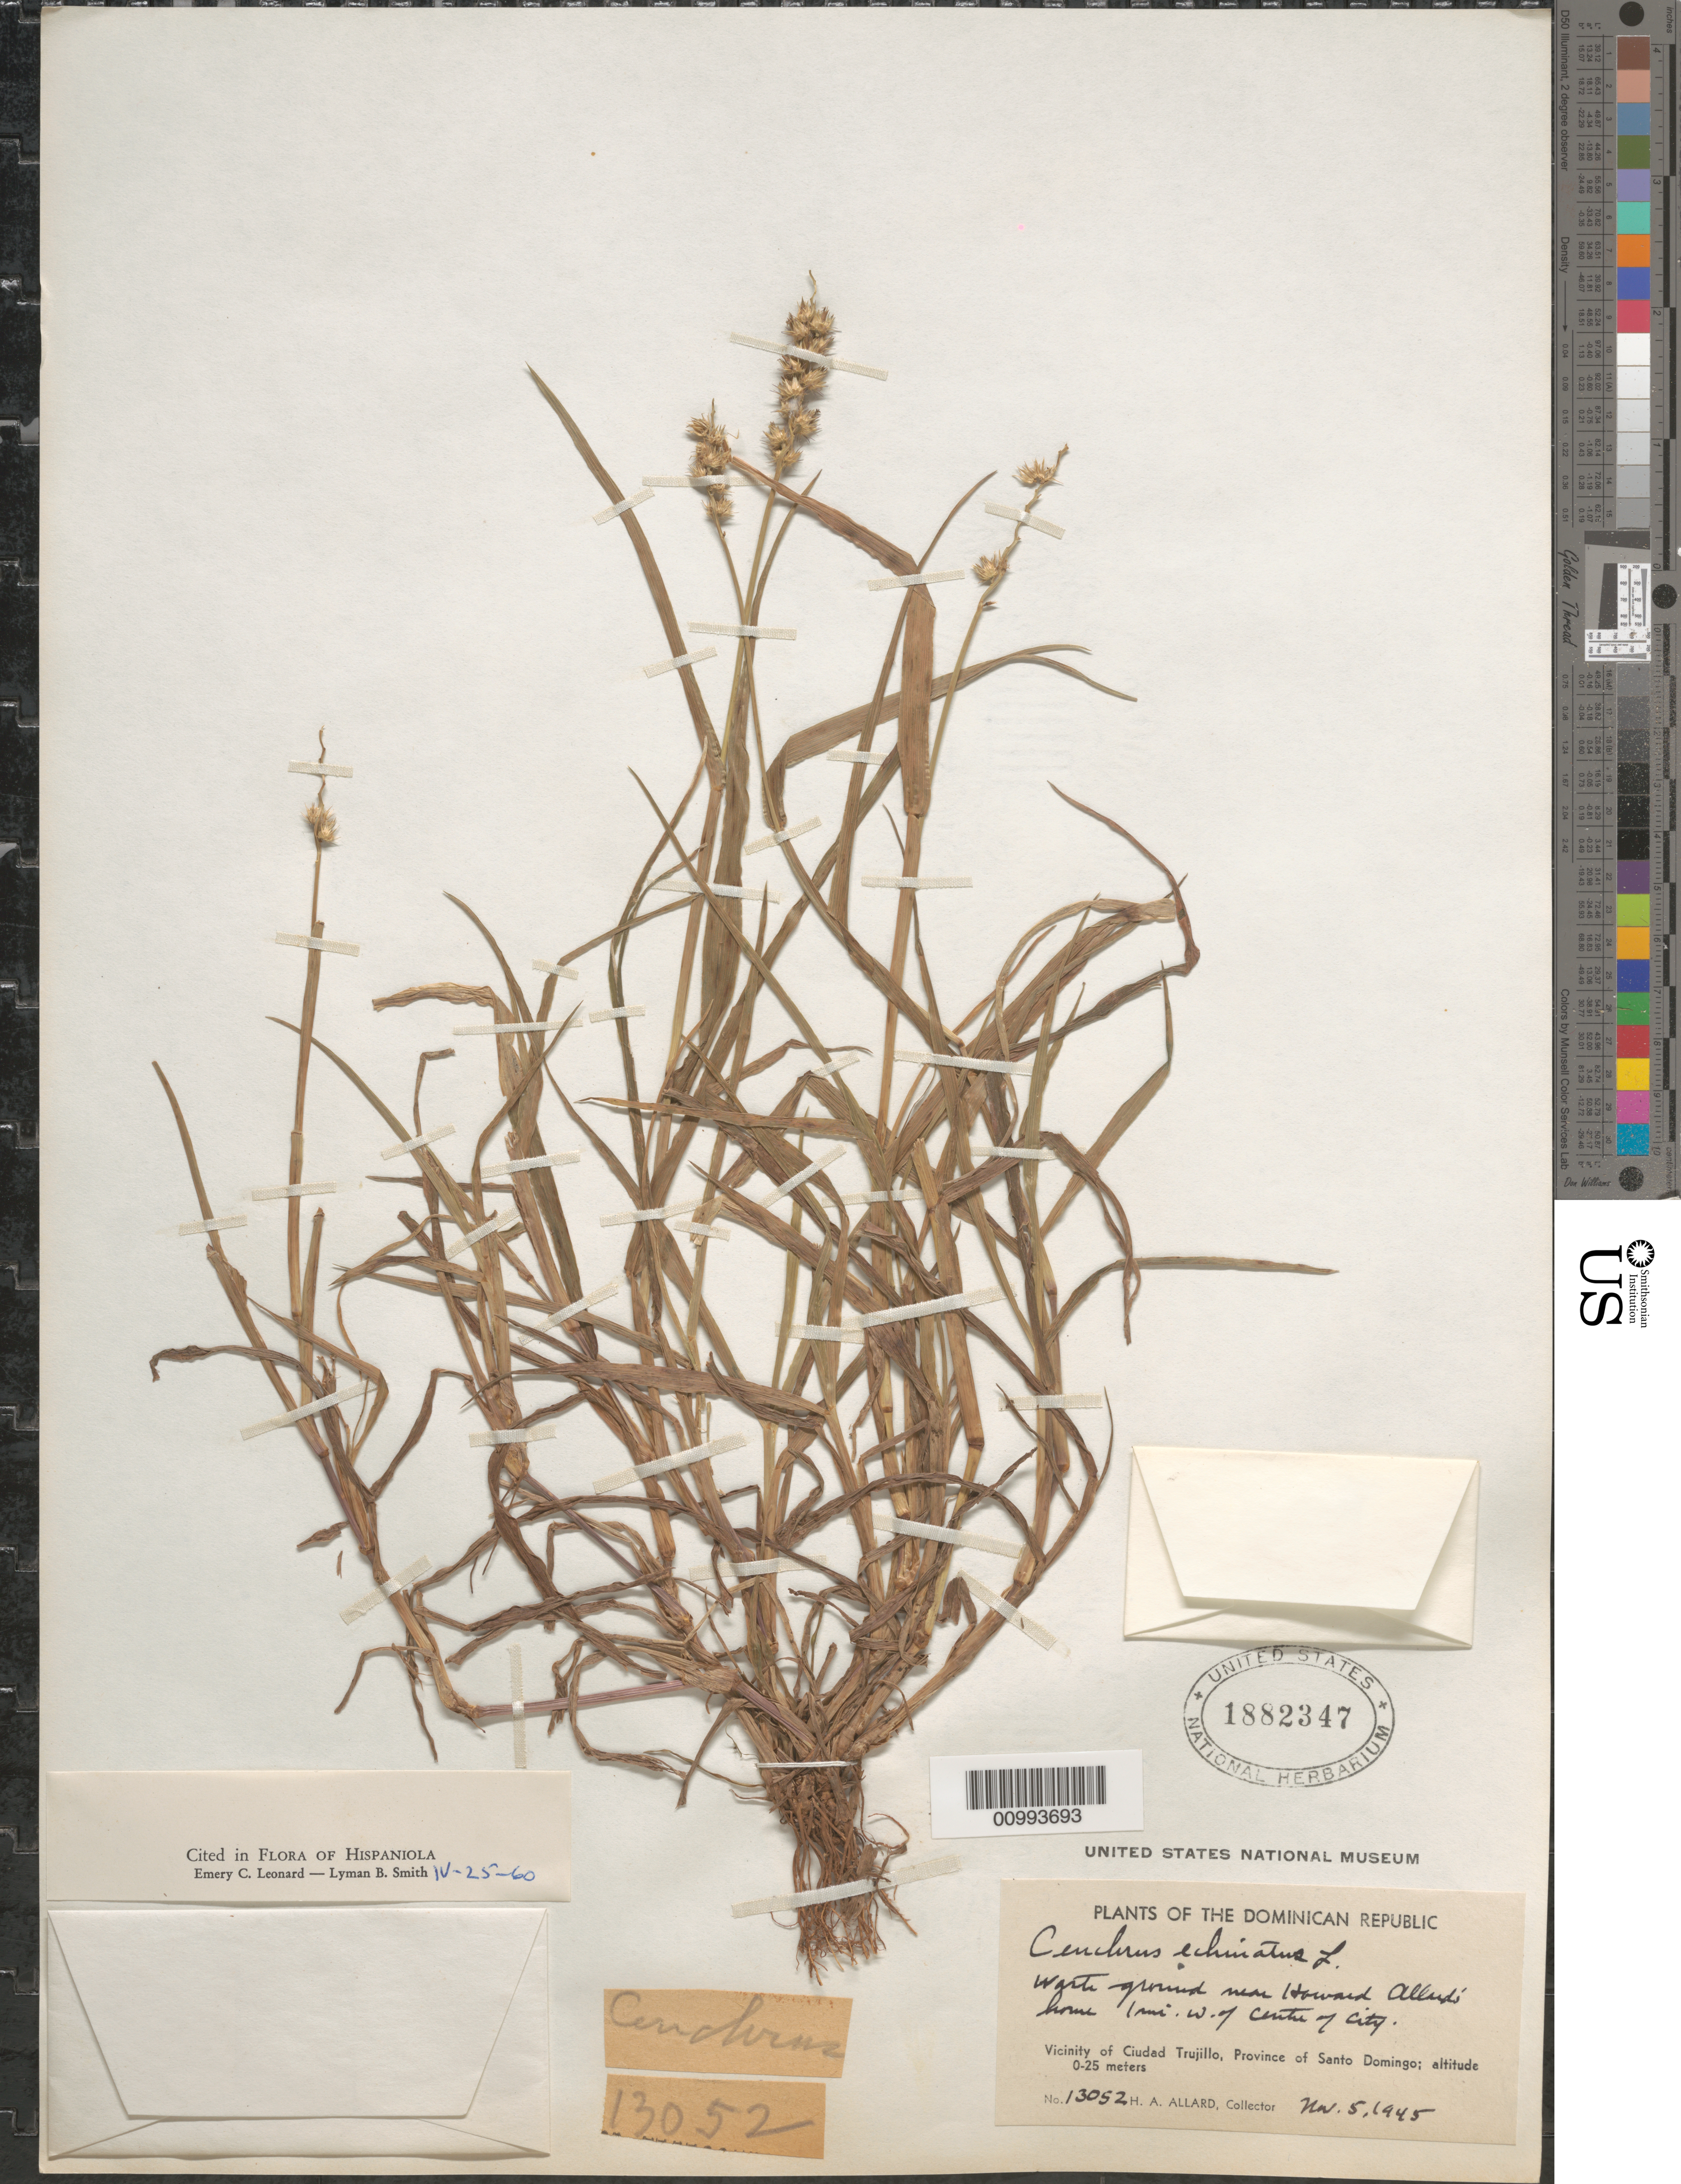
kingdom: Plantae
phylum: Tracheophyta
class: Liliopsida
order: Poales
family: Poaceae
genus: Cenchrus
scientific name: Cenchrus echinatus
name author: L.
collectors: H. A. Allard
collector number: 13052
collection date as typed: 05 Nov 1945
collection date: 1945-11-05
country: Dominican Republic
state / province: Distrito Nacional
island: Hispaniola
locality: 1 mile west of center of Santo Domnigo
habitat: waste ground near home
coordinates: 0 N, 0 E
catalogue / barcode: US 1882347